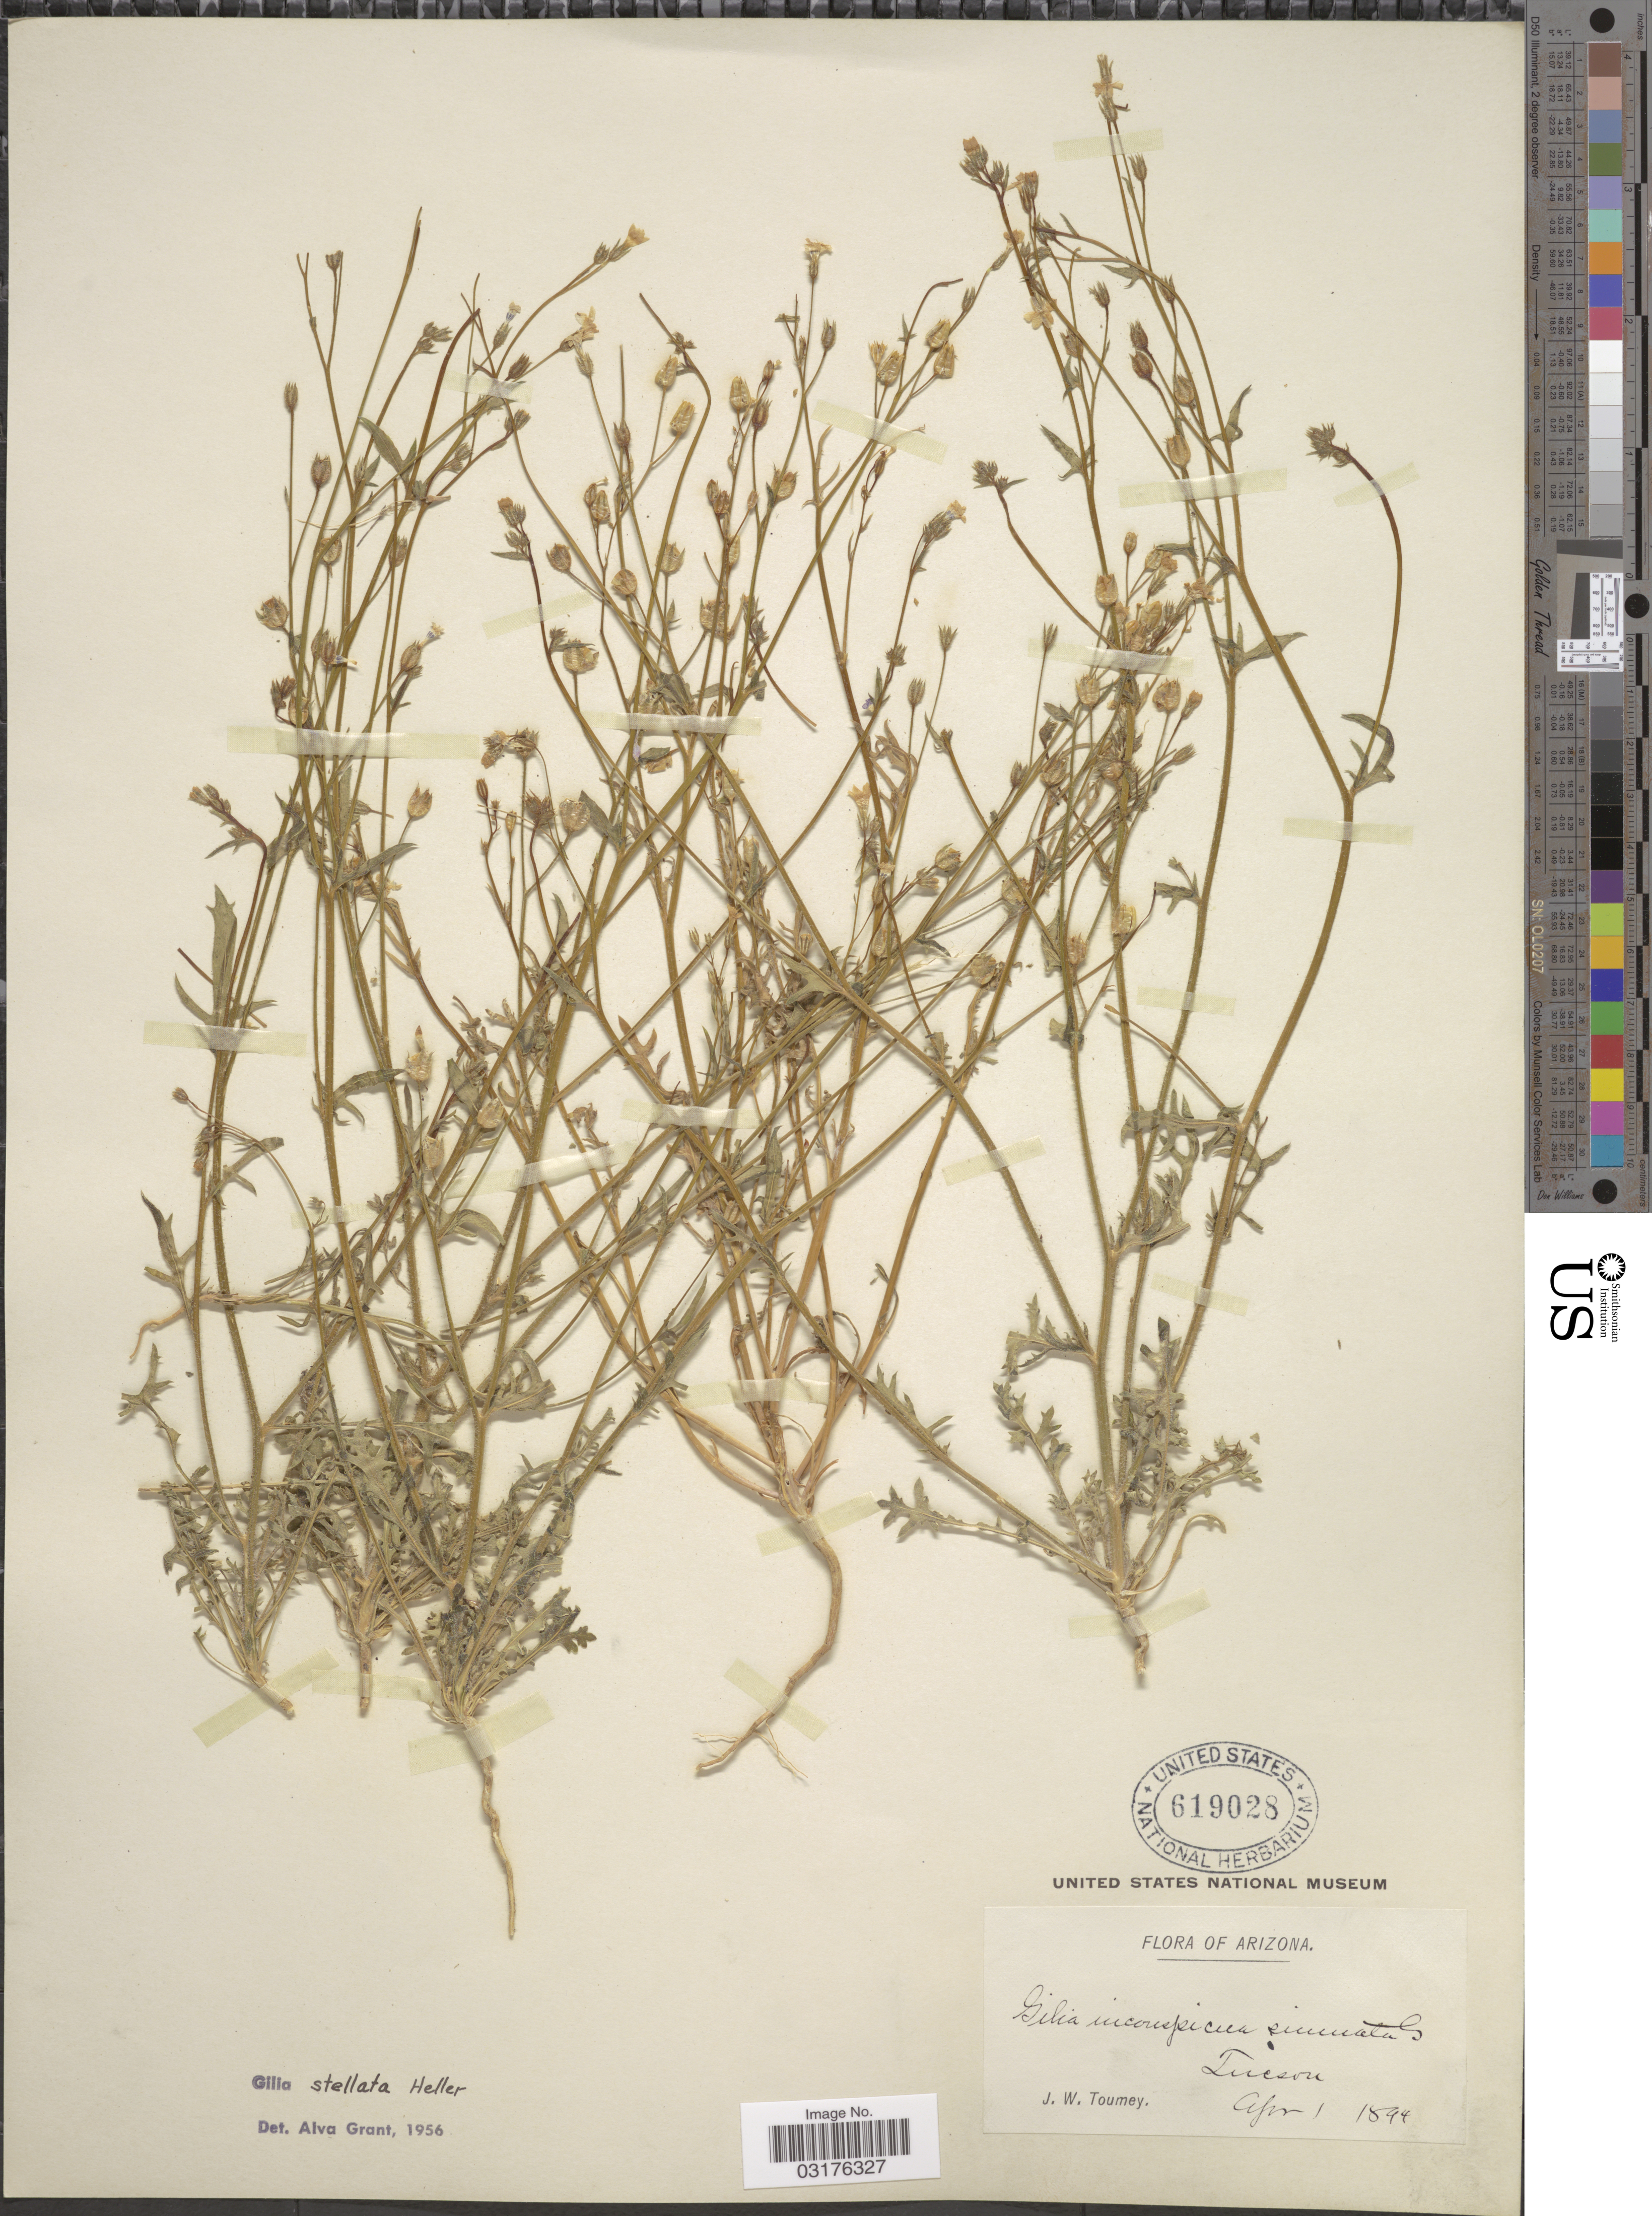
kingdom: Plantae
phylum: Tracheophyta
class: Magnoliopsida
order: Ericales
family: Polemoniaceae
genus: Gilia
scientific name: Gilia stellata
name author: A. Heller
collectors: J. W. Toumey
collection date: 1894-04-01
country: United States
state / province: Arizona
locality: Tucson.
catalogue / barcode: US 619028